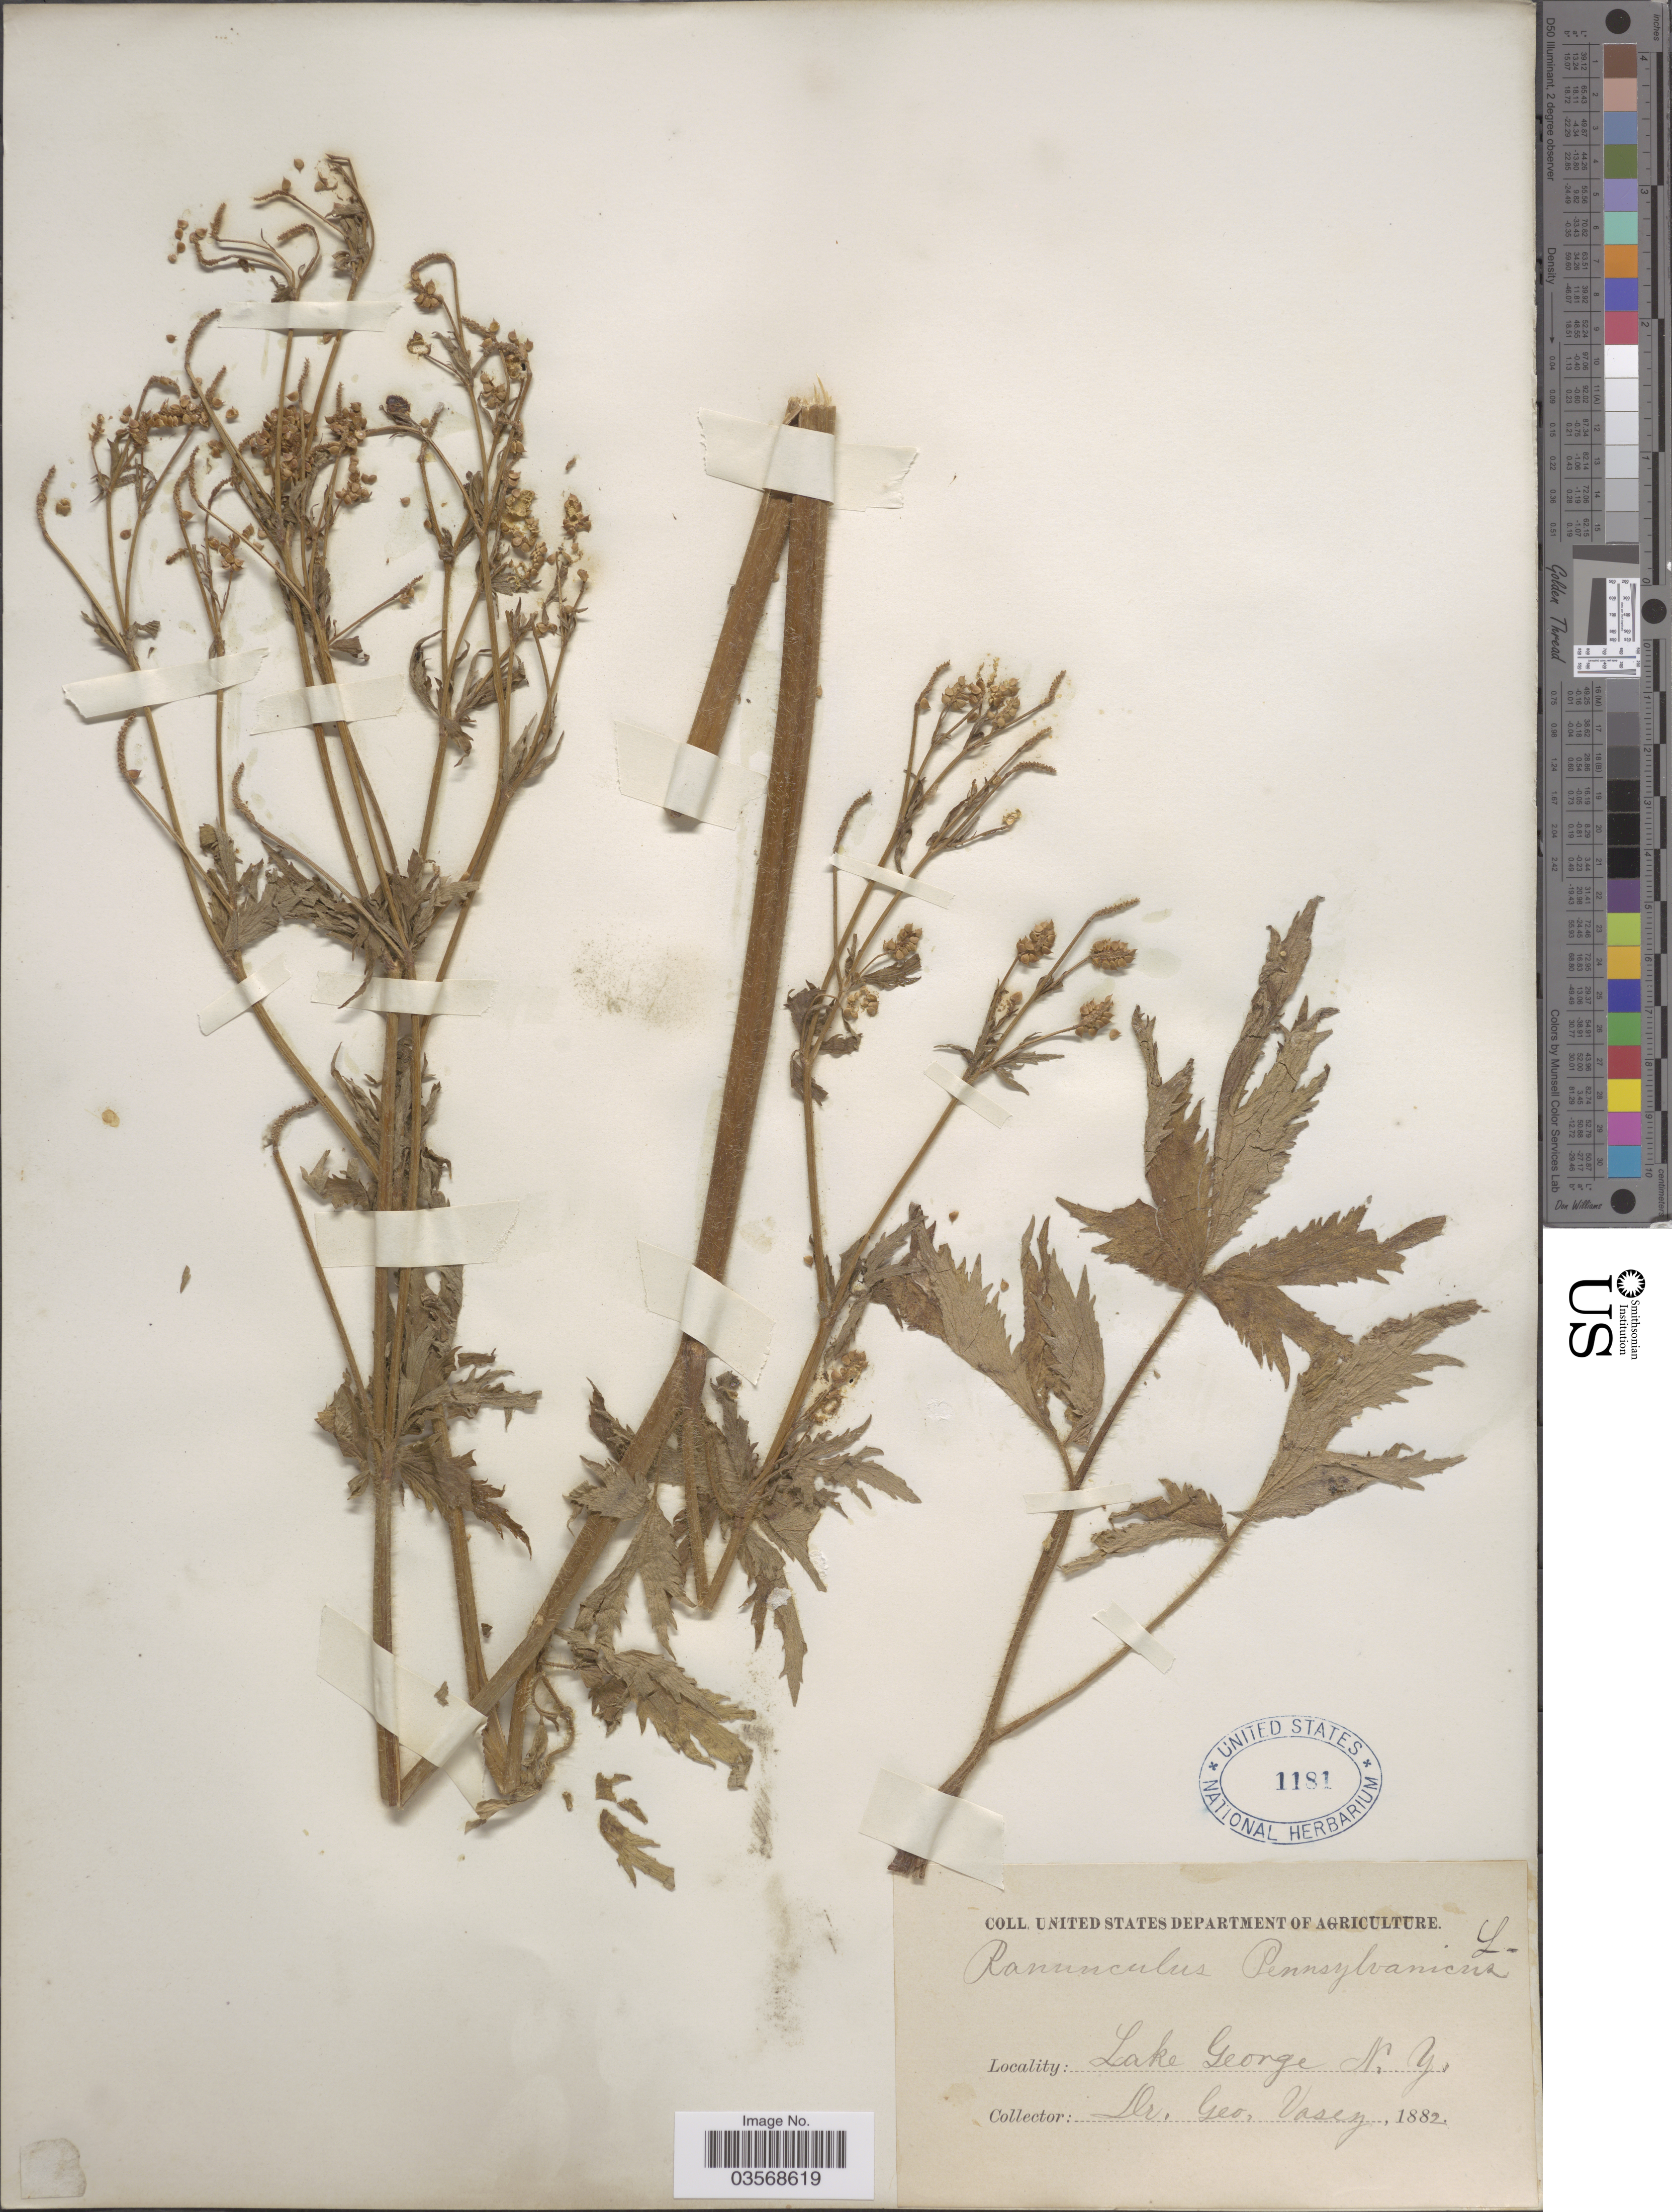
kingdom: Plantae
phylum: Tracheophyta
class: Magnoliopsida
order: Ranunculales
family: Ranunculaceae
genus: Ranunculus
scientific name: Ranunculus pensylvanicus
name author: L. f.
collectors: G. Vasey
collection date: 1882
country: United States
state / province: New York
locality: Lake George.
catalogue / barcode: US 1181